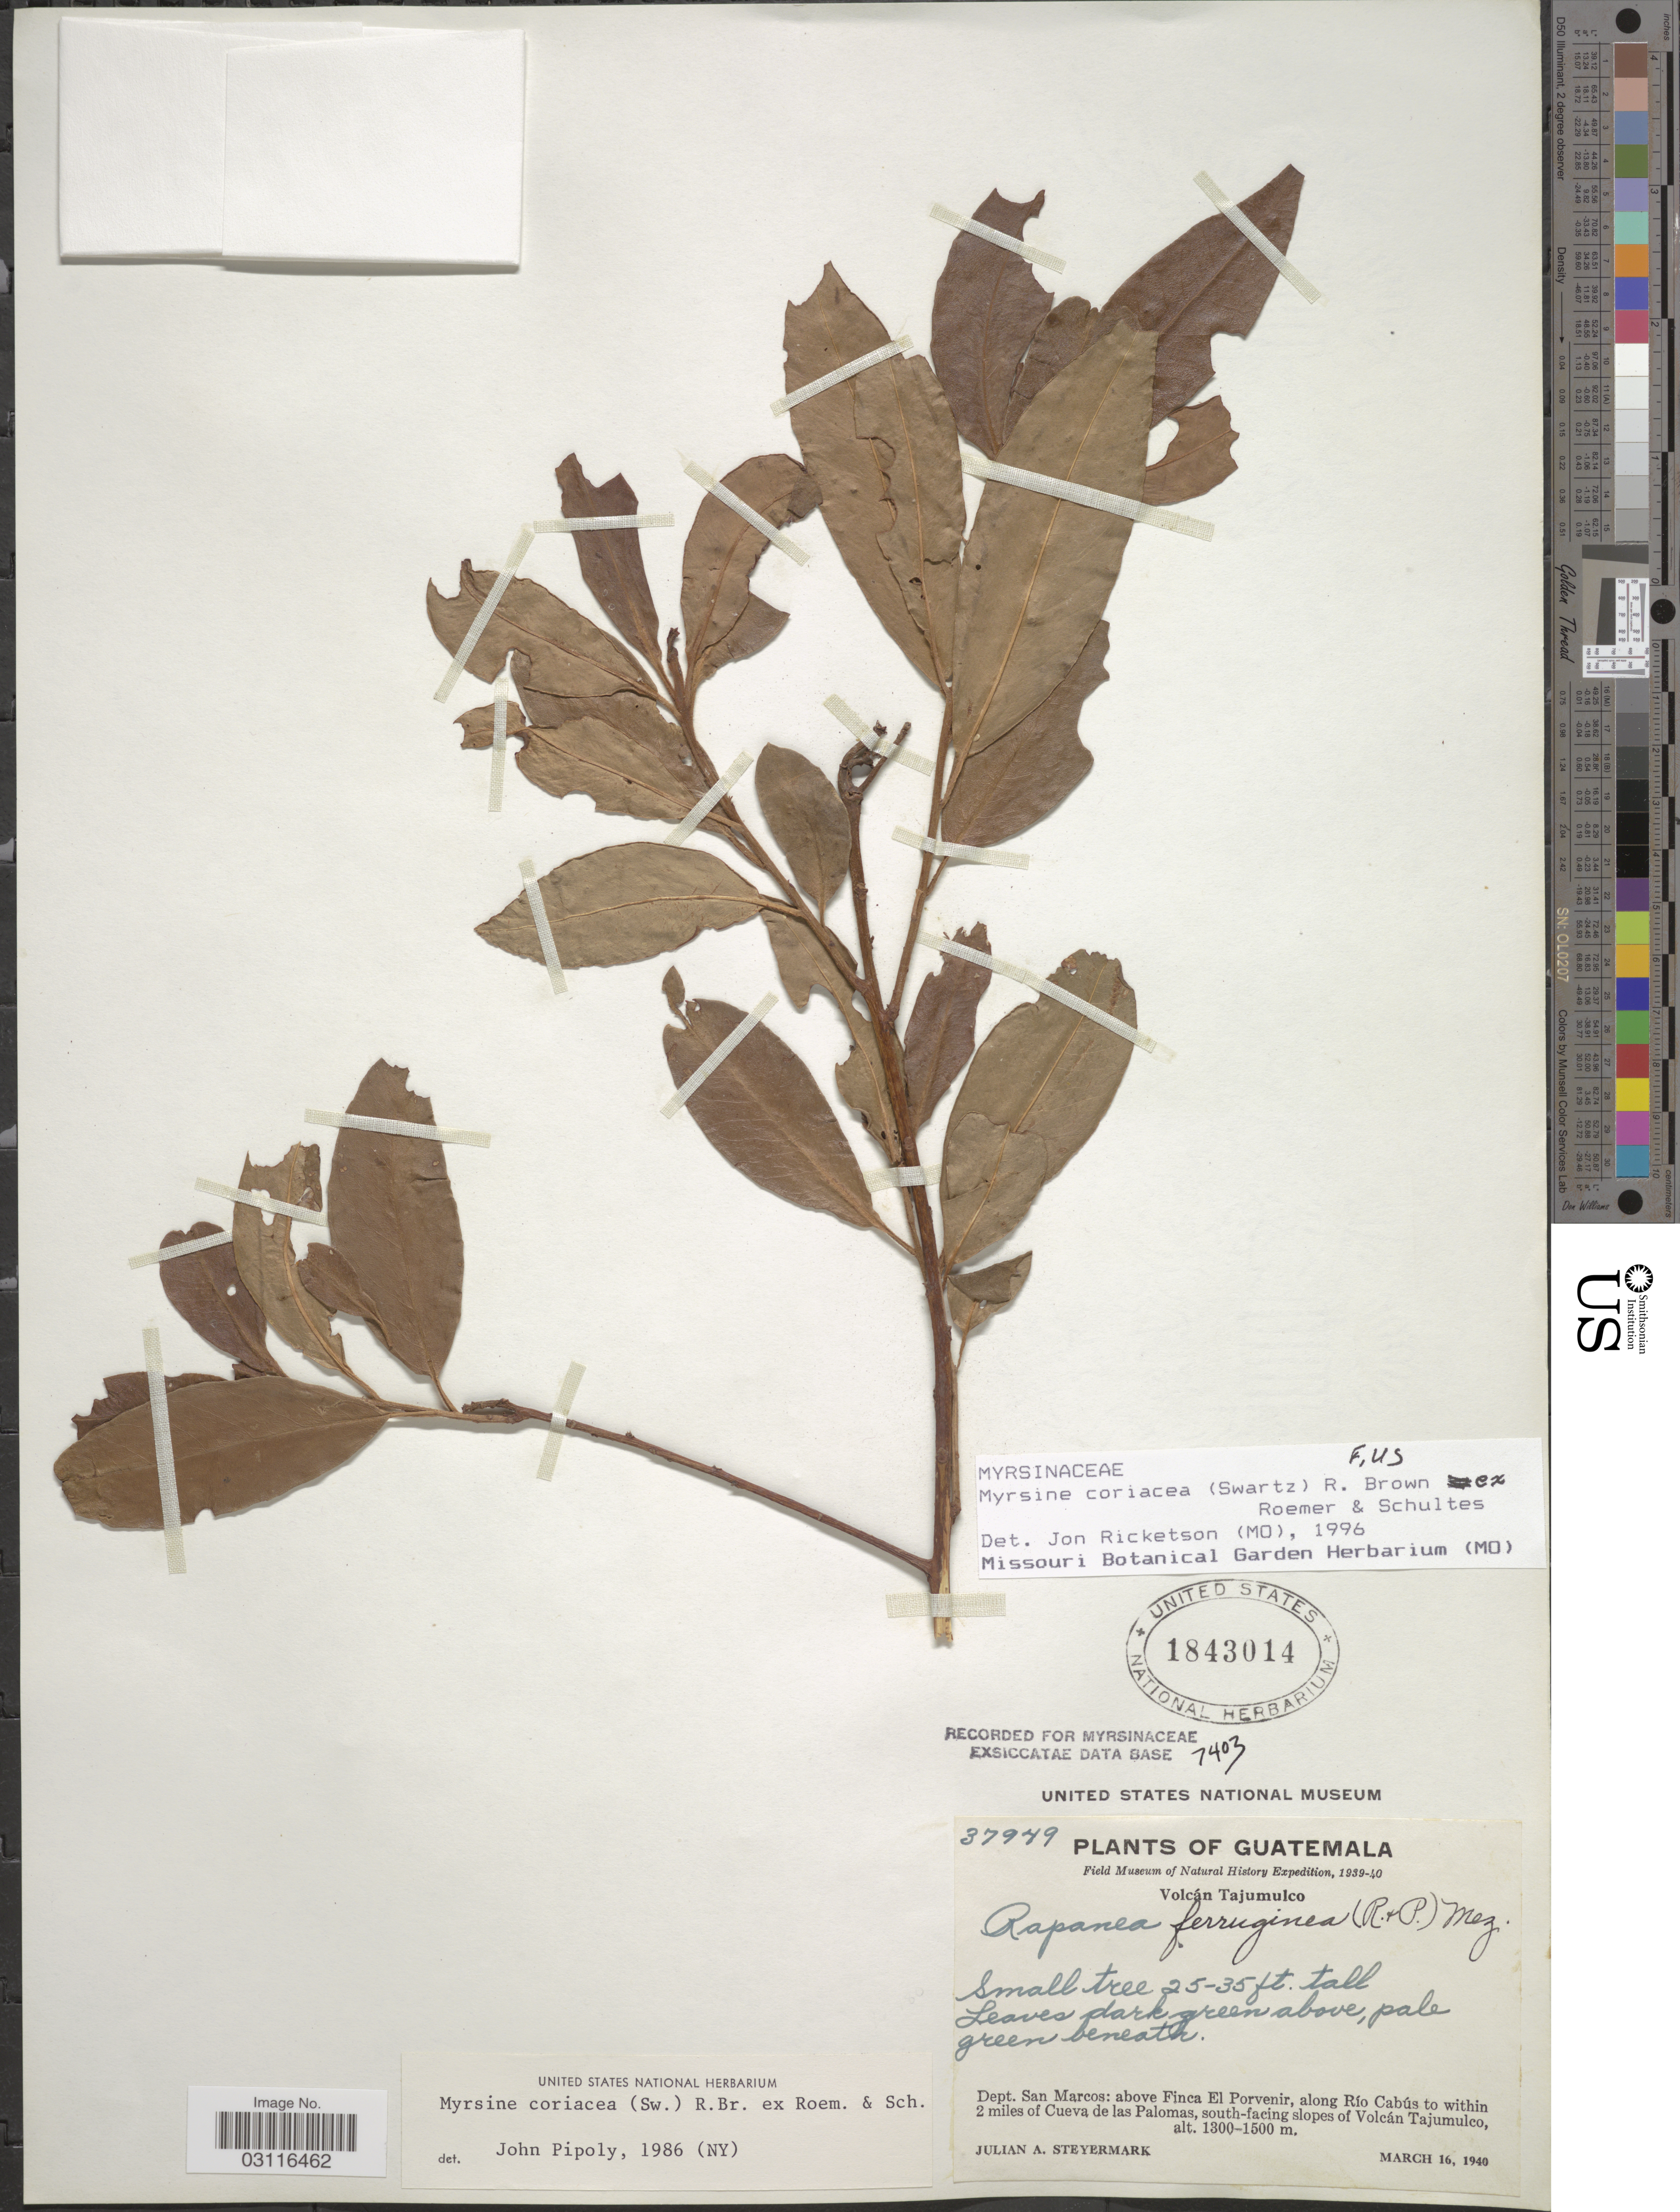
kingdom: Plantae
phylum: Tracheophyta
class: Magnoliopsida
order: Ericales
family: Primulaceae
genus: Myrsine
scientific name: Myrsine coriacea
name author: (Sw.) R. Br. ex Roem. & Schult.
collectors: J. Steyermark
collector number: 37949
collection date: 1940-03-16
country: Guatemala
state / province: San Marcos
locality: Volcán Tajumulco. Dept. San Marcos: above Finca El Porvenir, along Río Cabús to within 2 miles of Cueva de las Palomas, south-facing slopes of Volcán Tajumulco.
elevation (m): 1300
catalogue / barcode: US 1843014